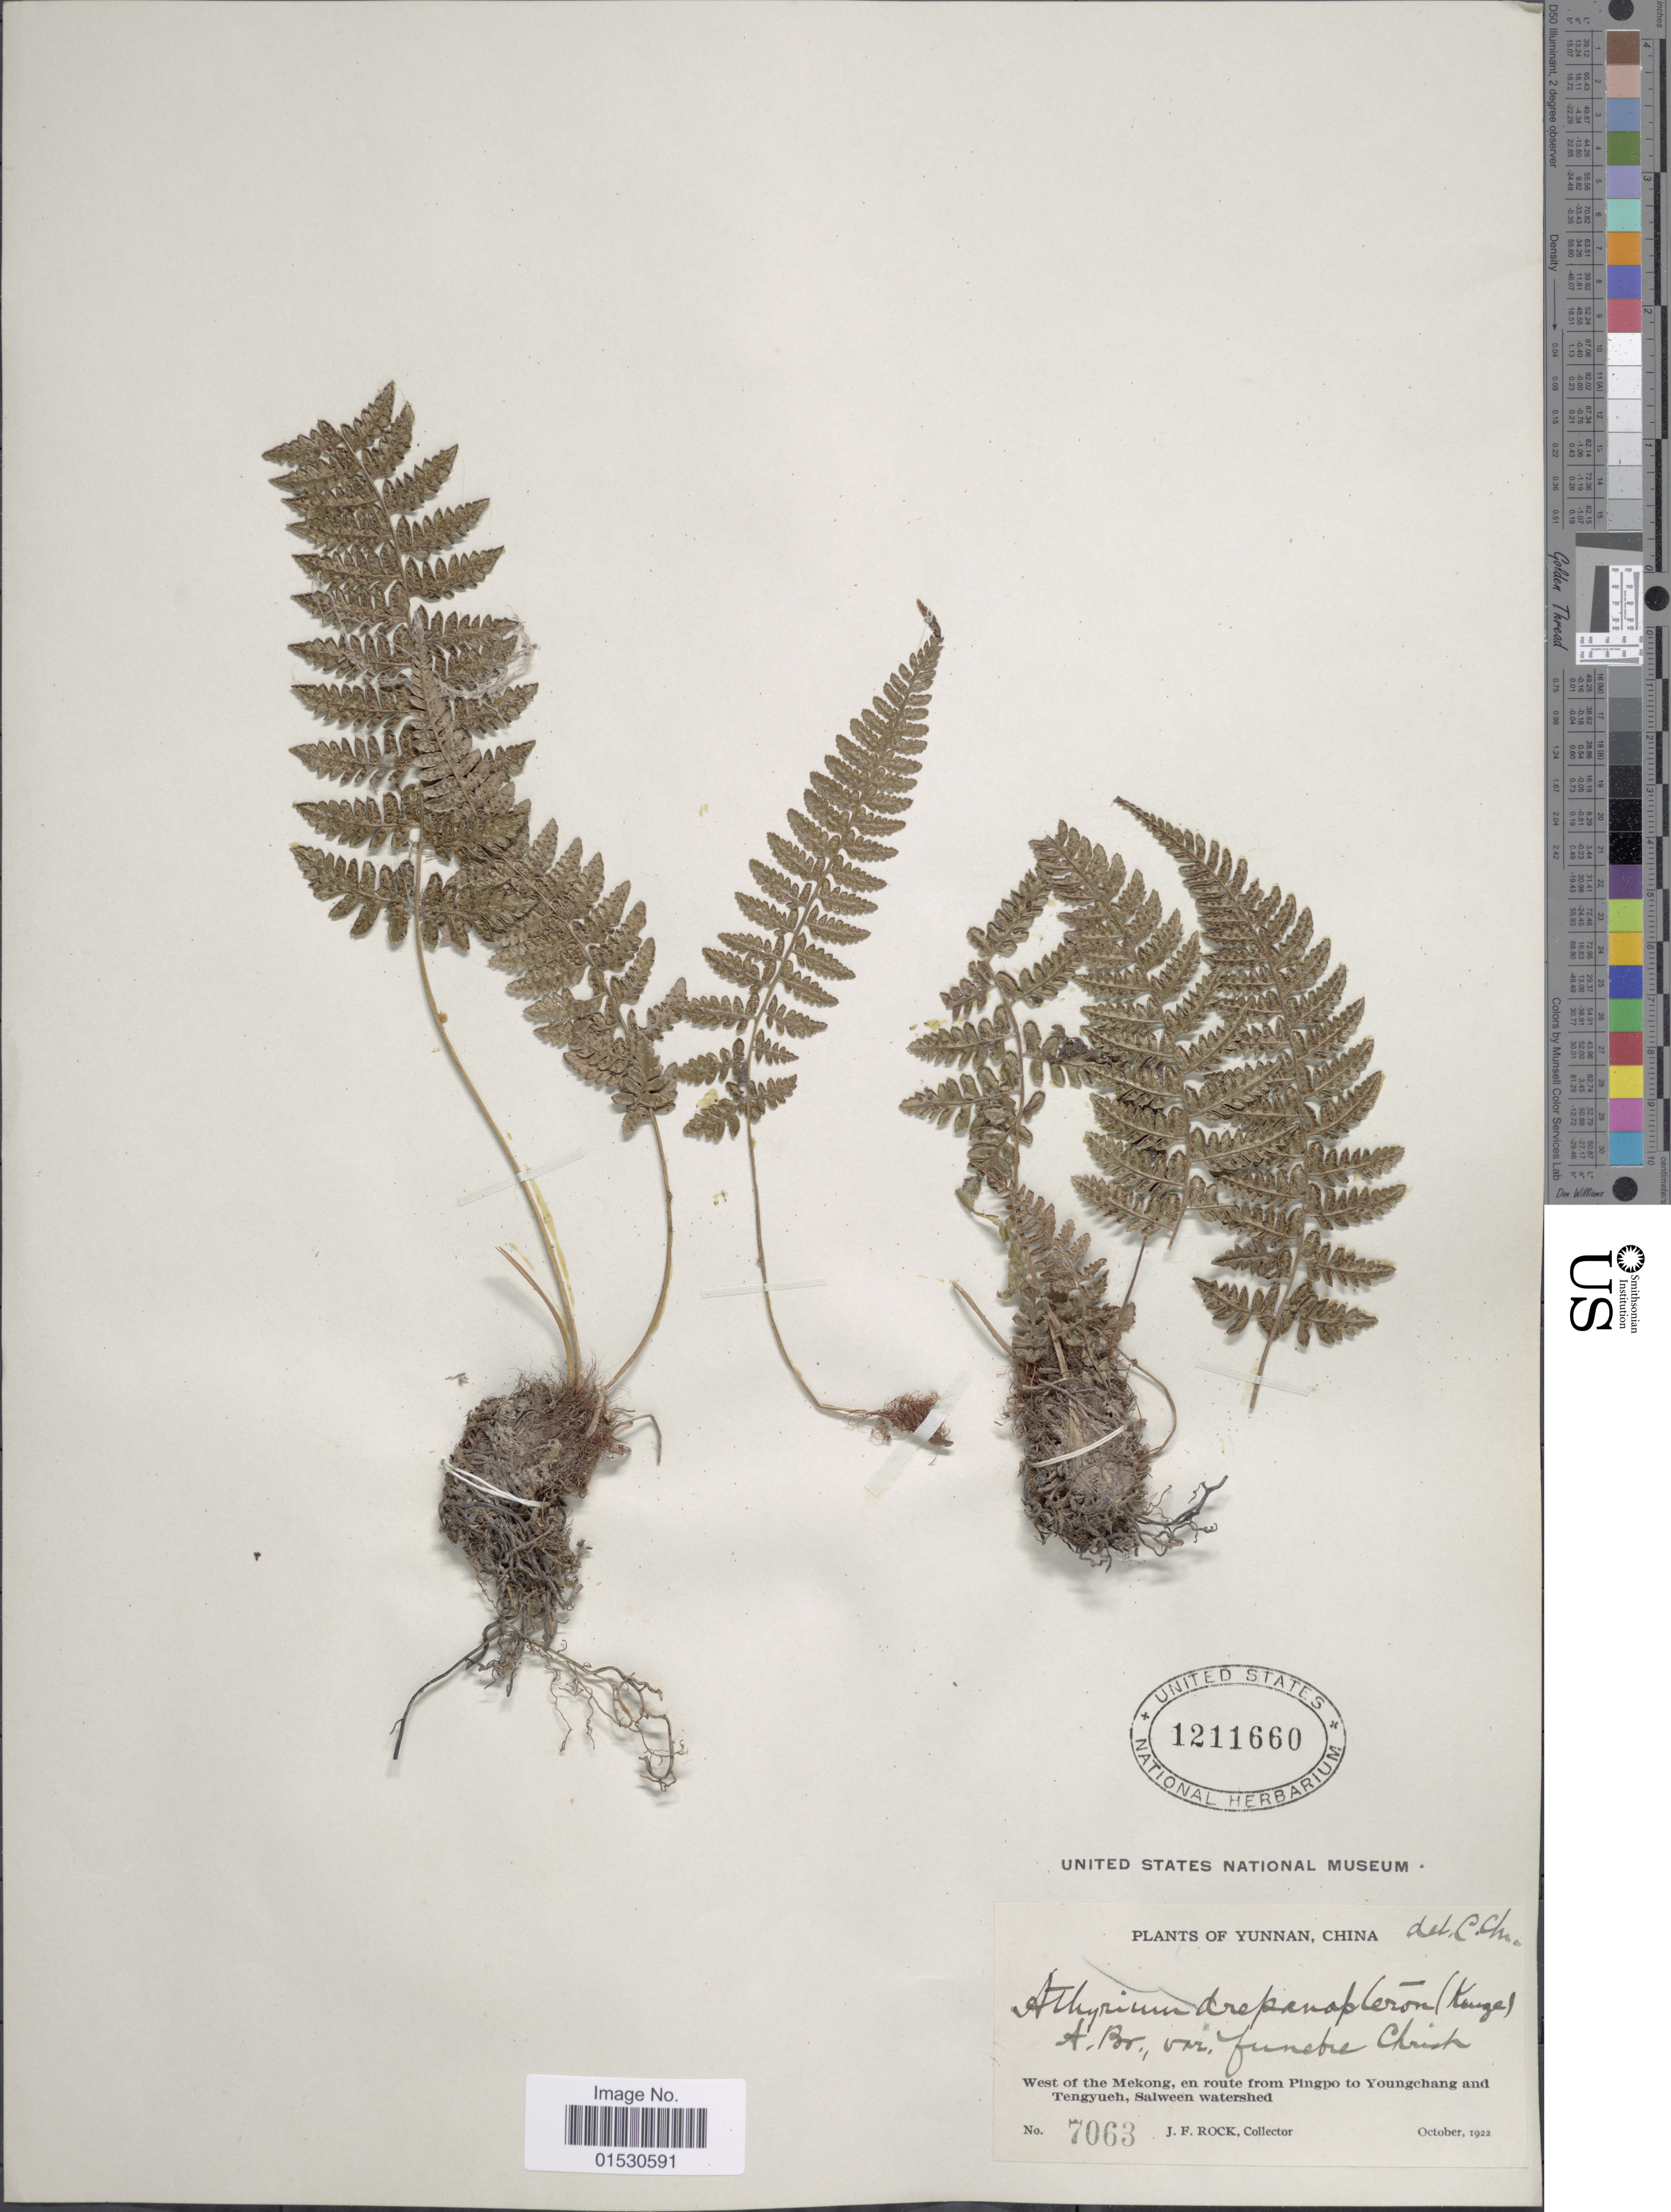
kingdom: Plantae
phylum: Tracheophyta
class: Polypodiopsida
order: Polypodiales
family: Athyriaceae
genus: Athyrium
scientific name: Athyrium drepanopterum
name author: (Kunze) A. Braun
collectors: J. Rock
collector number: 7063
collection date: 1922-10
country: China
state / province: Yunnan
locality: West of the Mekong, en route from Pingpo to Youngchang and Tengyueh, Salween watershed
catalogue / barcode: US 1211660